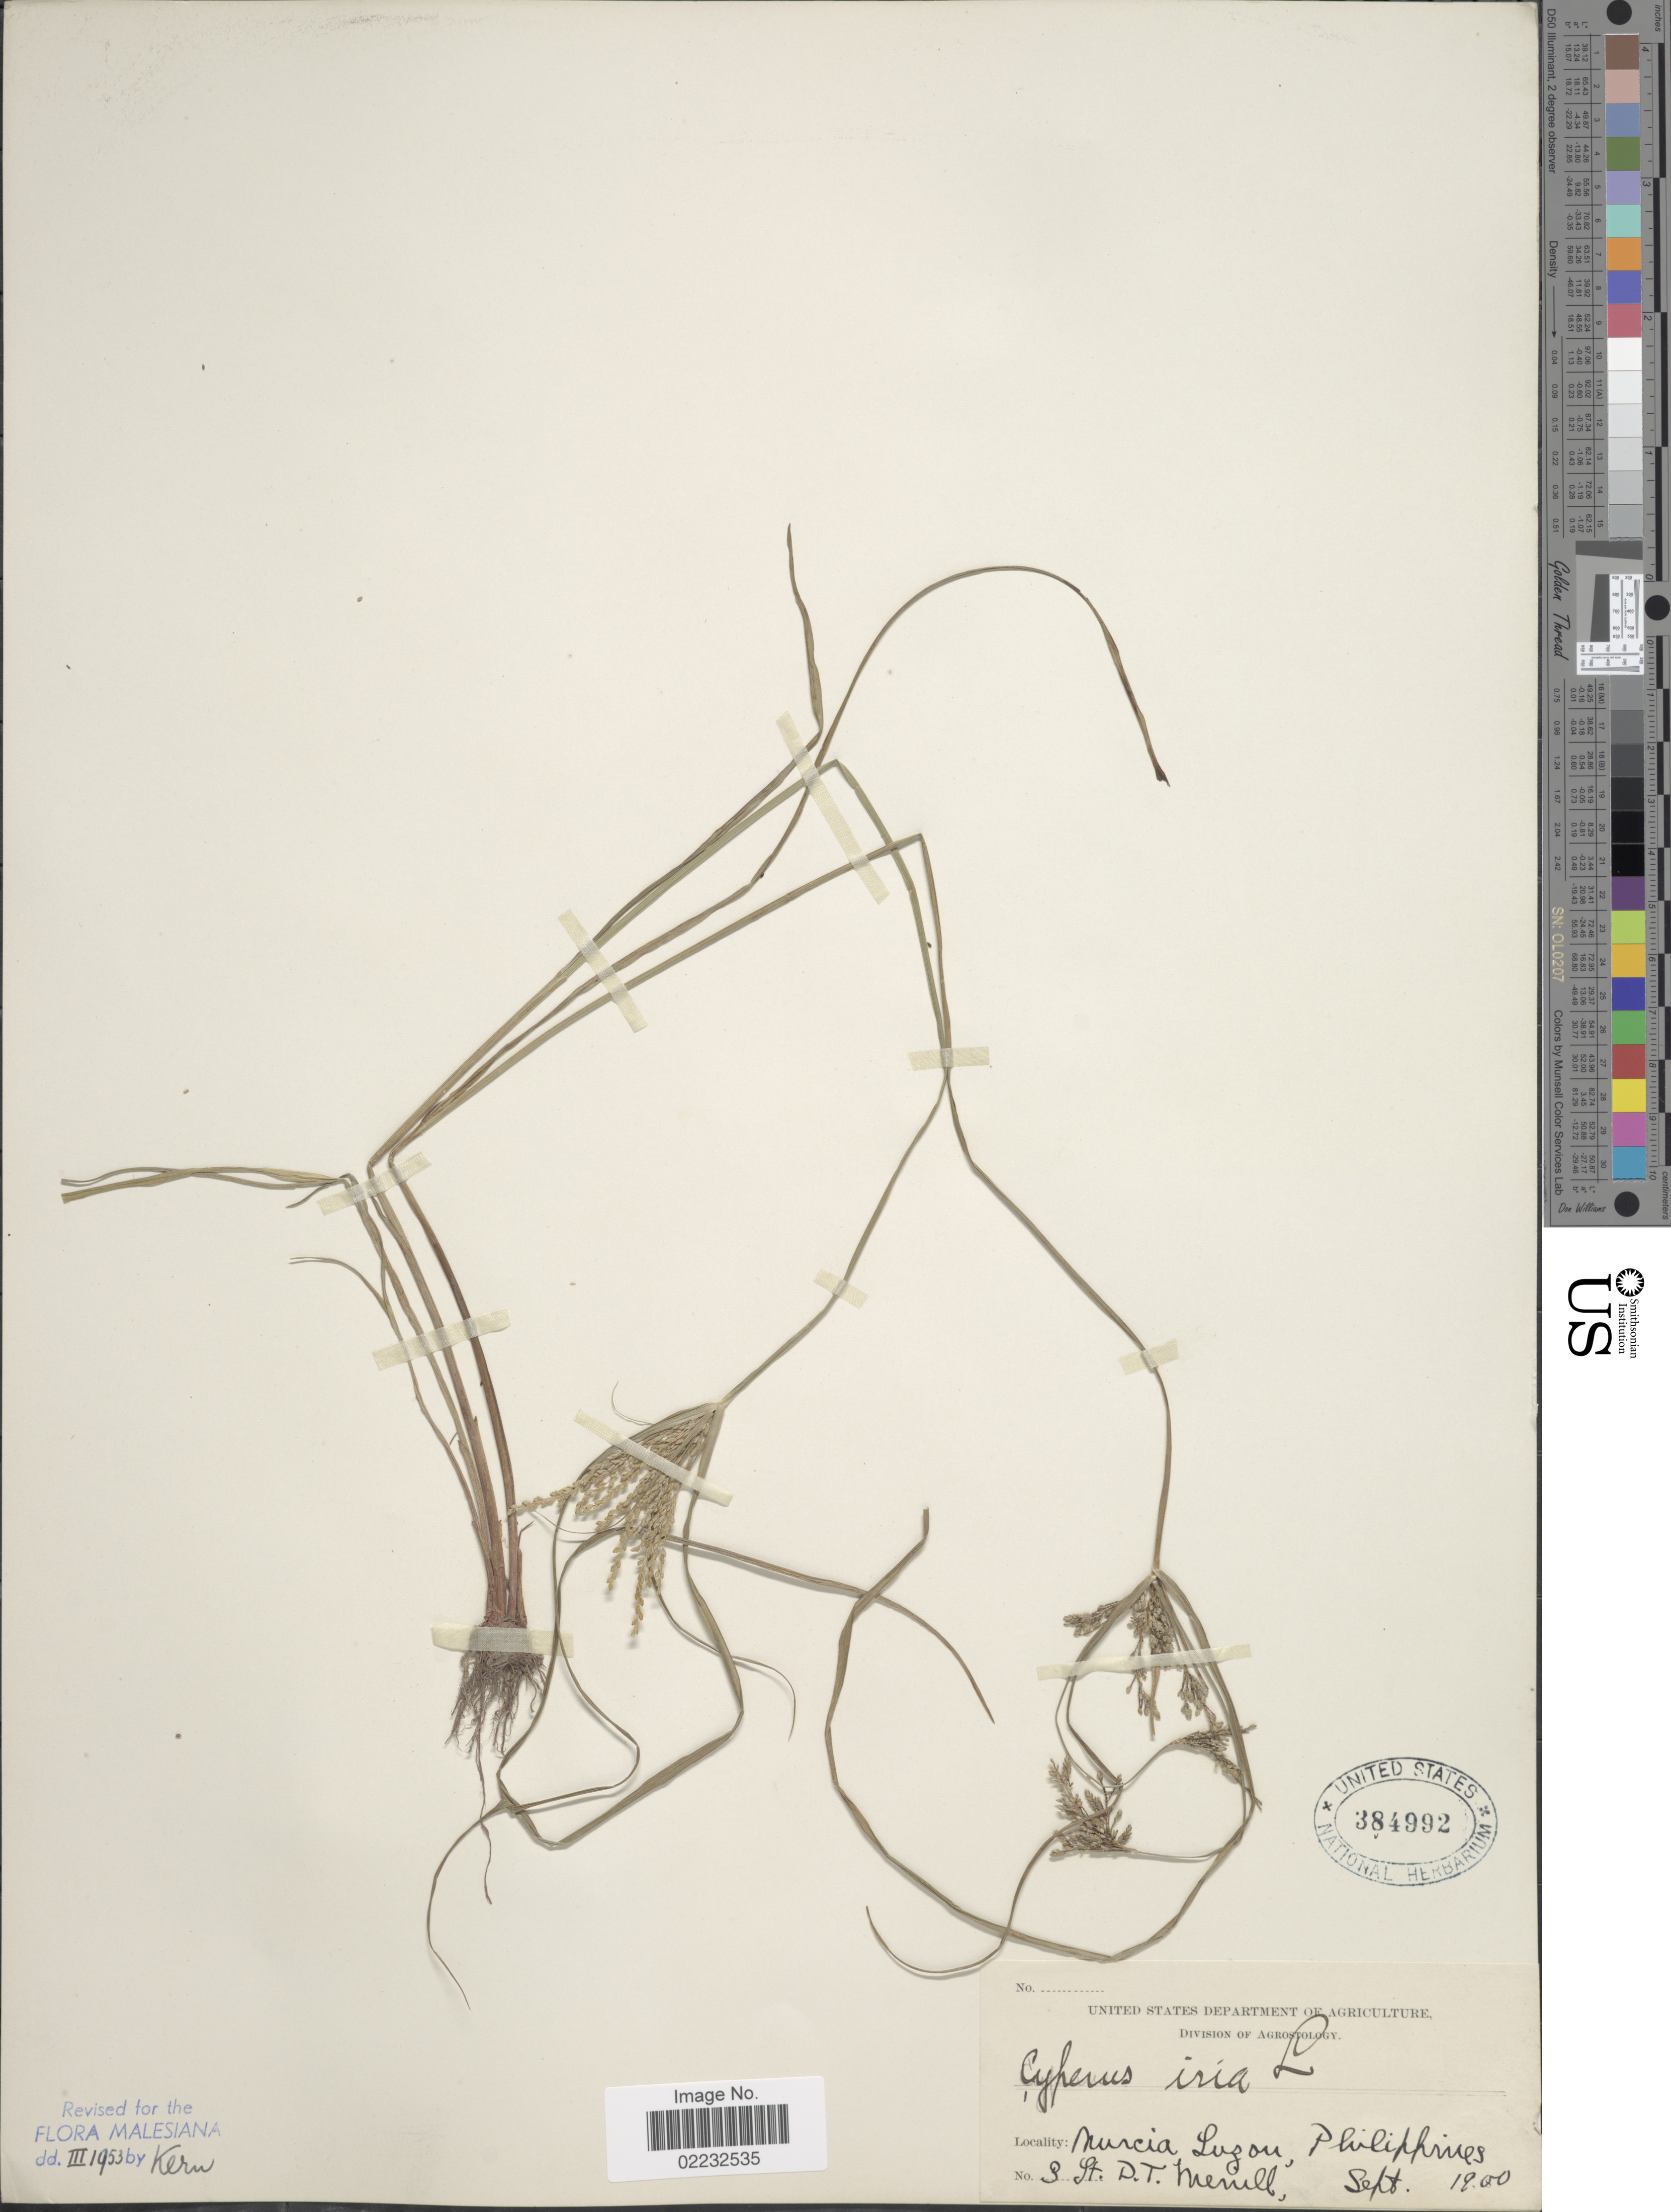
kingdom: Plantae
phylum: Tracheophyta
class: Liliopsida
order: Poales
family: Cyperaceae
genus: Cyperus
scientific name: Cyperus iria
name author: L.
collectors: D. Merrill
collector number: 3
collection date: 1900-09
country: Philippines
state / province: Western Visayas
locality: Murcia, Luzon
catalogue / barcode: US 384992